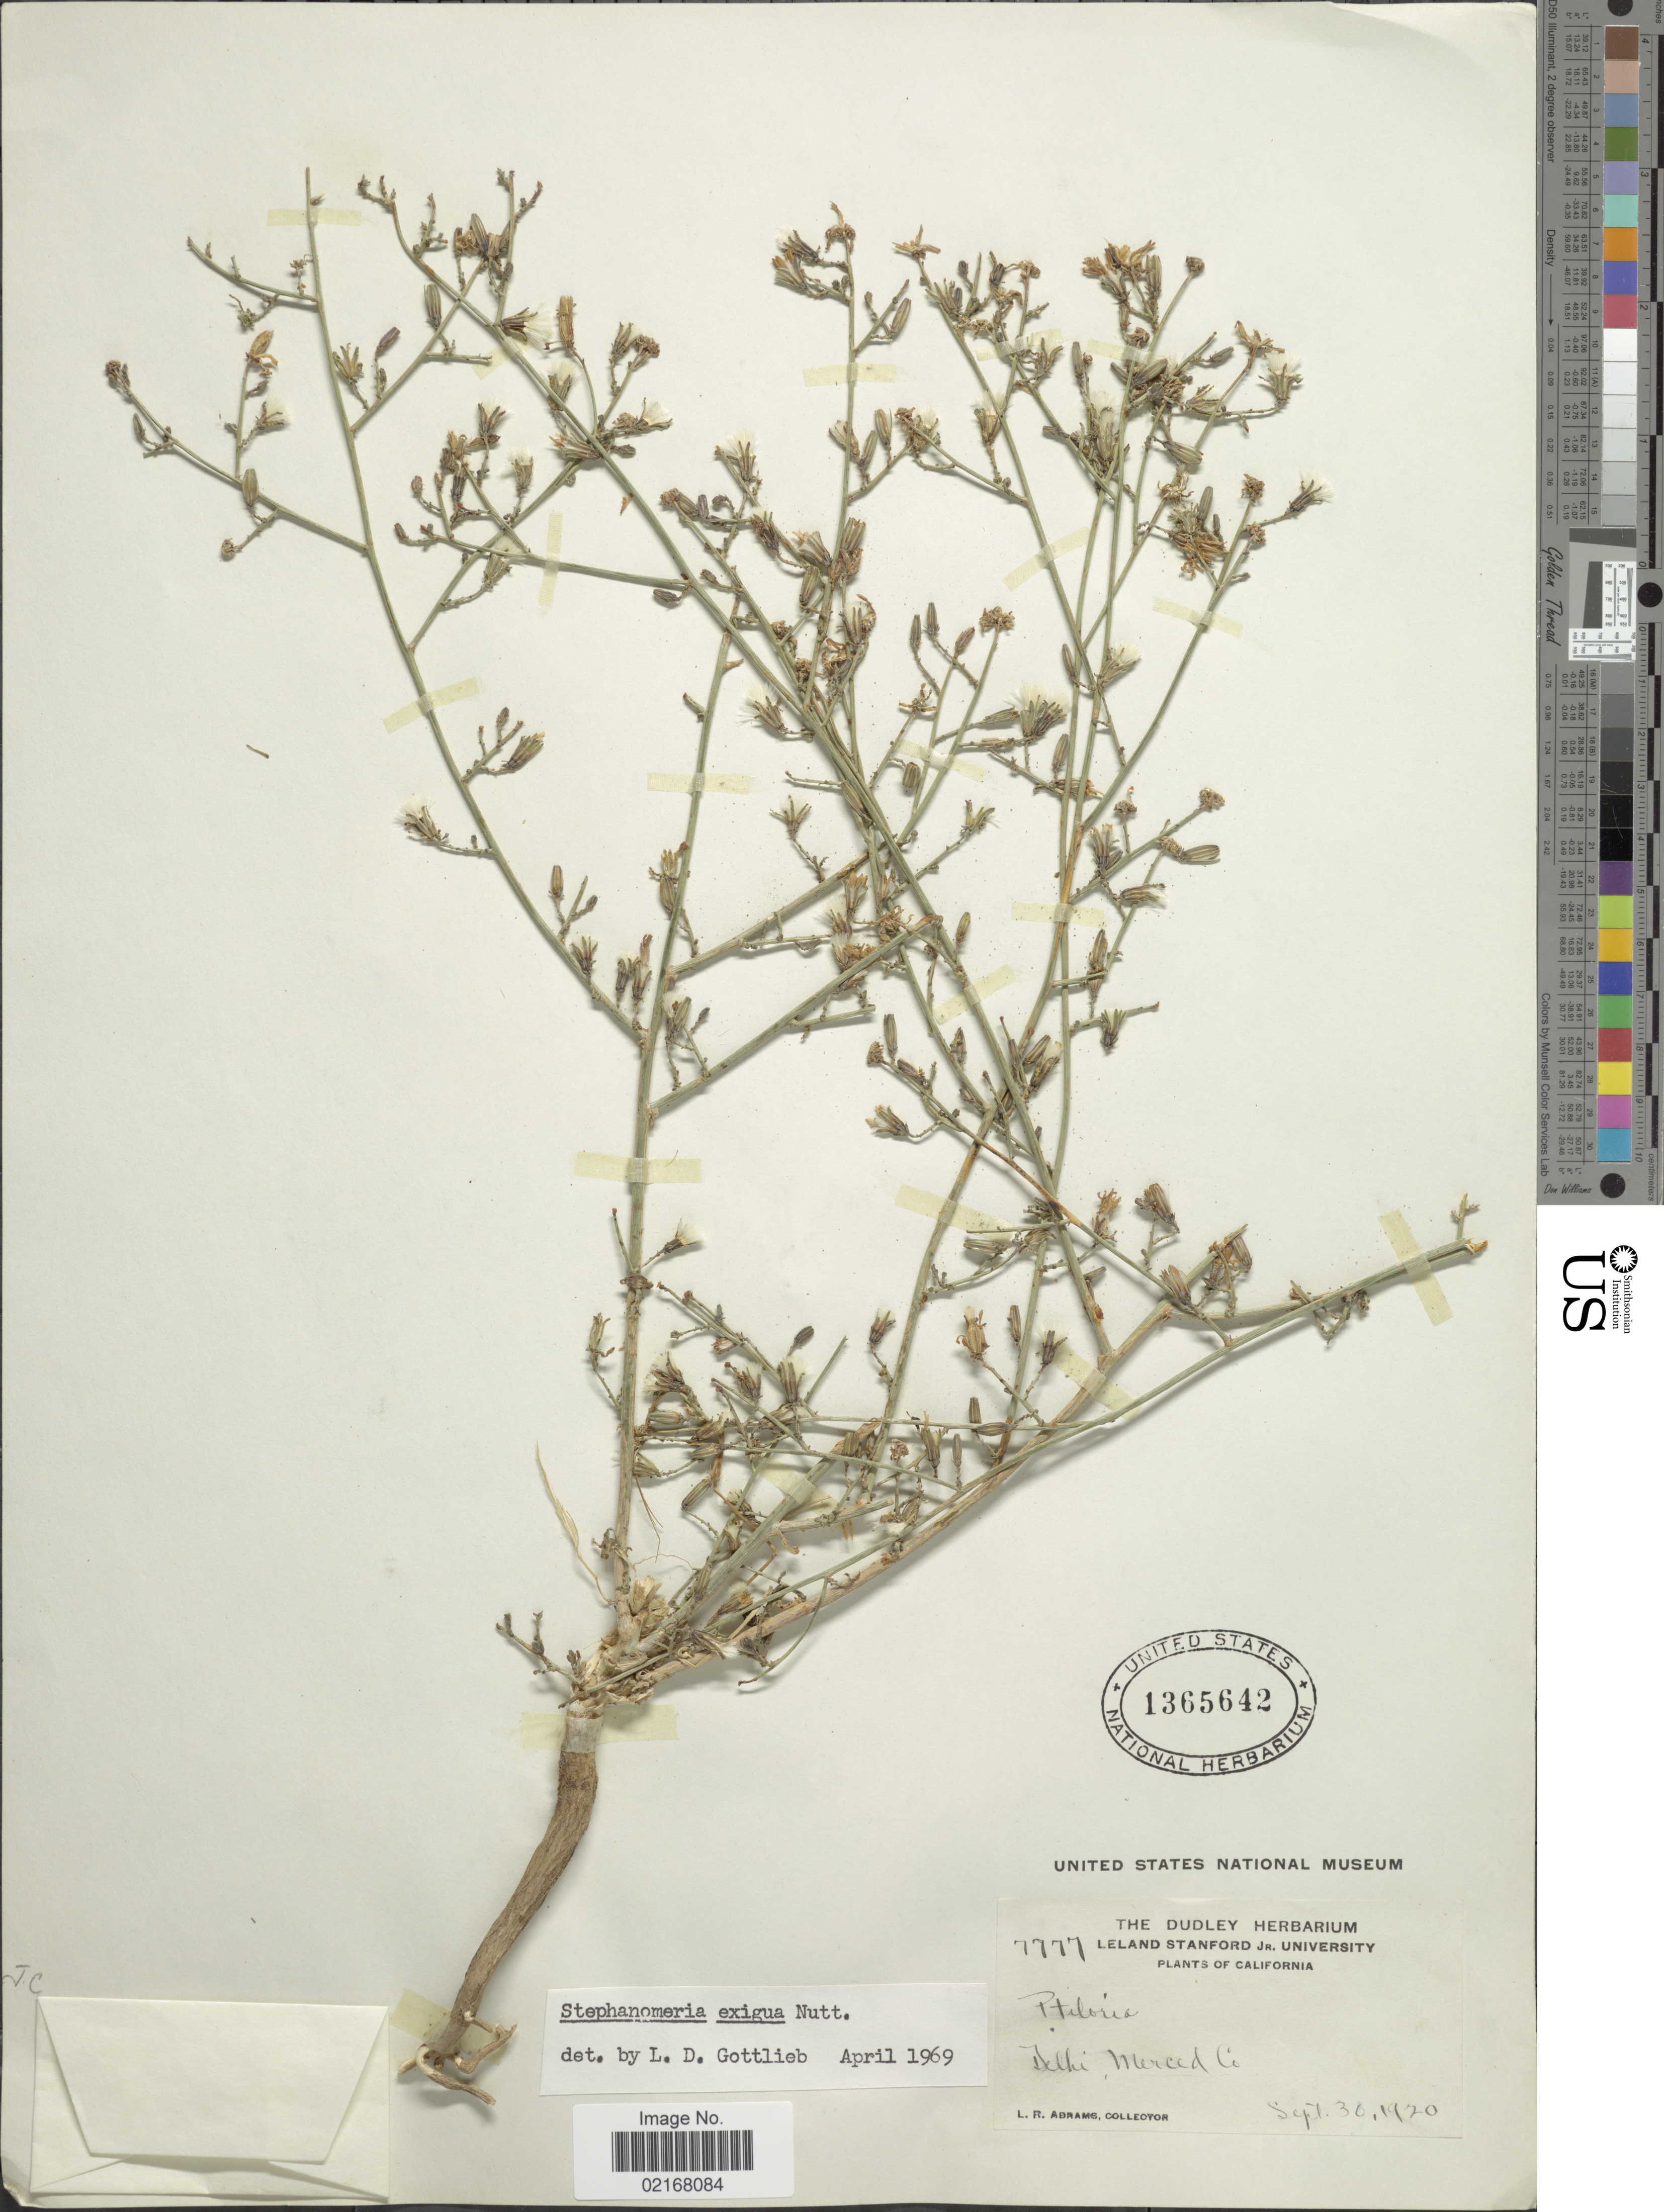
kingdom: Plantae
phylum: Tracheophyta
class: Magnoliopsida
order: Asterales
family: Asteraceae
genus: Stephanomeria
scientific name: Stephanomeria exigua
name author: Nutt.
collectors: L. Abrams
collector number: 7777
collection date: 1920-09-30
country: United States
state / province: California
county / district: Merced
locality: Jelhi, Merced Co.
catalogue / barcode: US 1365642